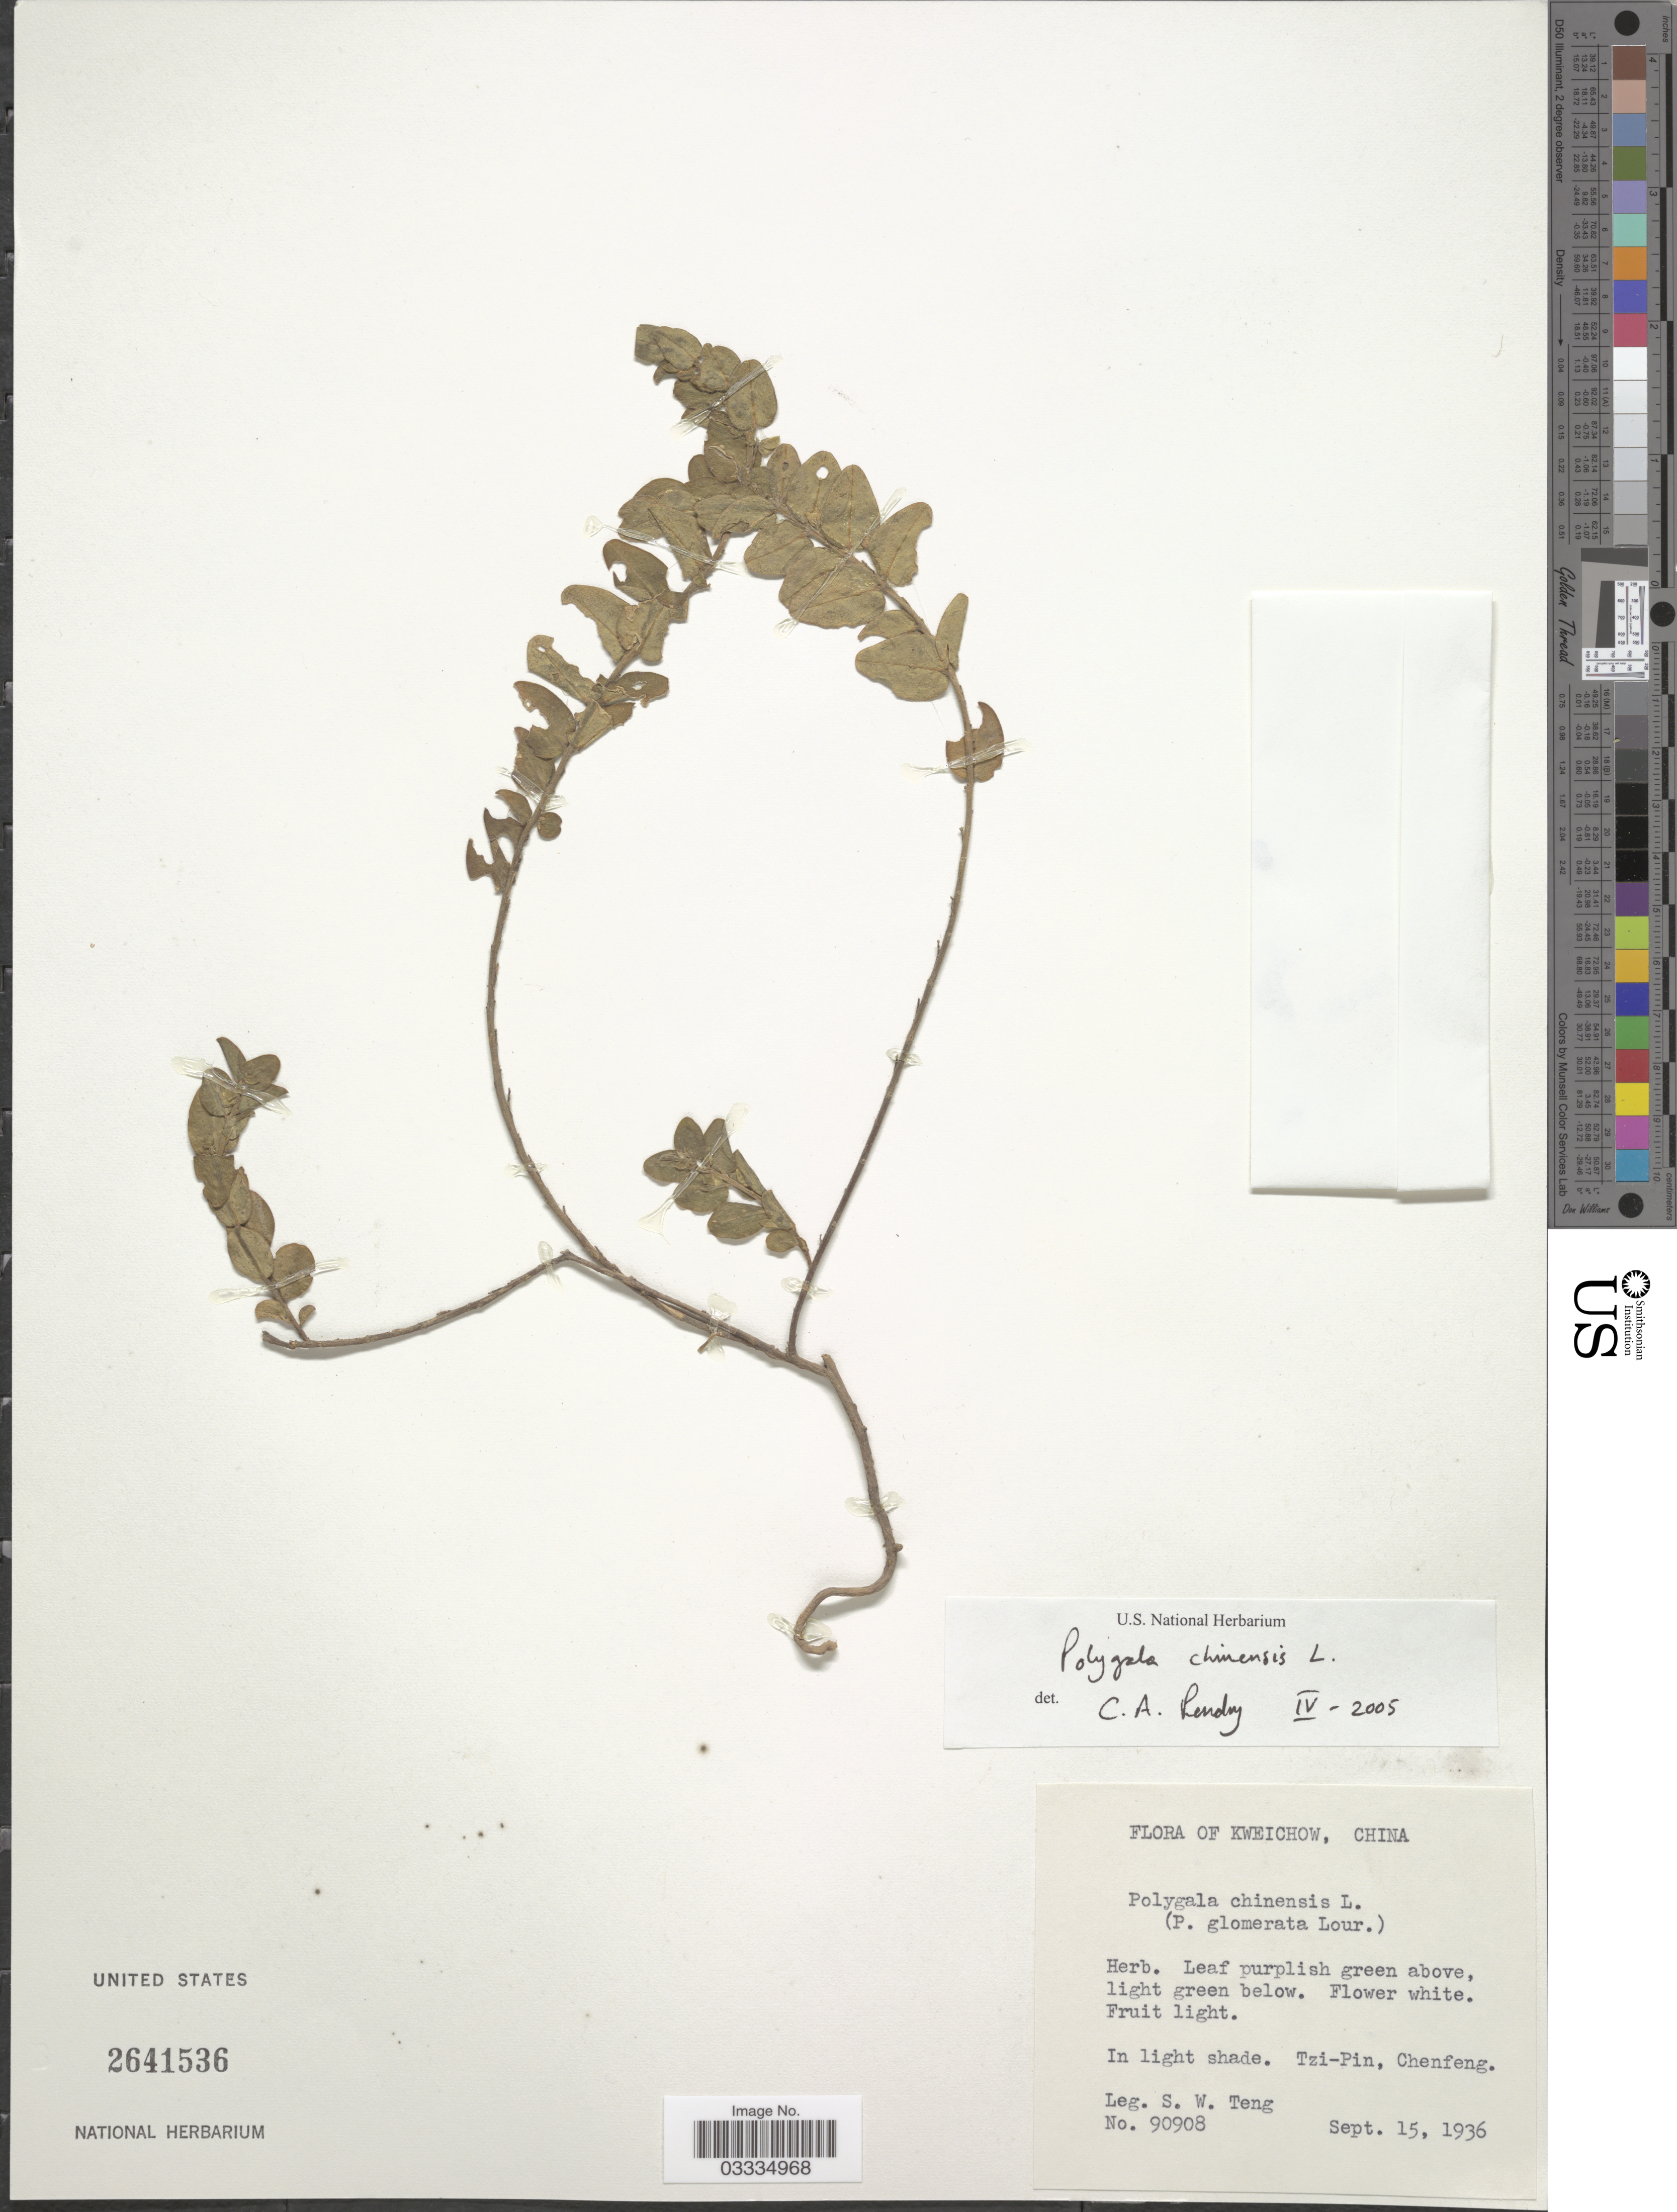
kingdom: Plantae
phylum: Tracheophyta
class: Magnoliopsida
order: Fabales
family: Polygalaceae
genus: Polygala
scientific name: Polygala chinensis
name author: L.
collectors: S. Teng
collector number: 90908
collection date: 1936-09-15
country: China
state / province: Guizhou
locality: Kweichow. Tzi-Pin, Chenfeng.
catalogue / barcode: US 2641536